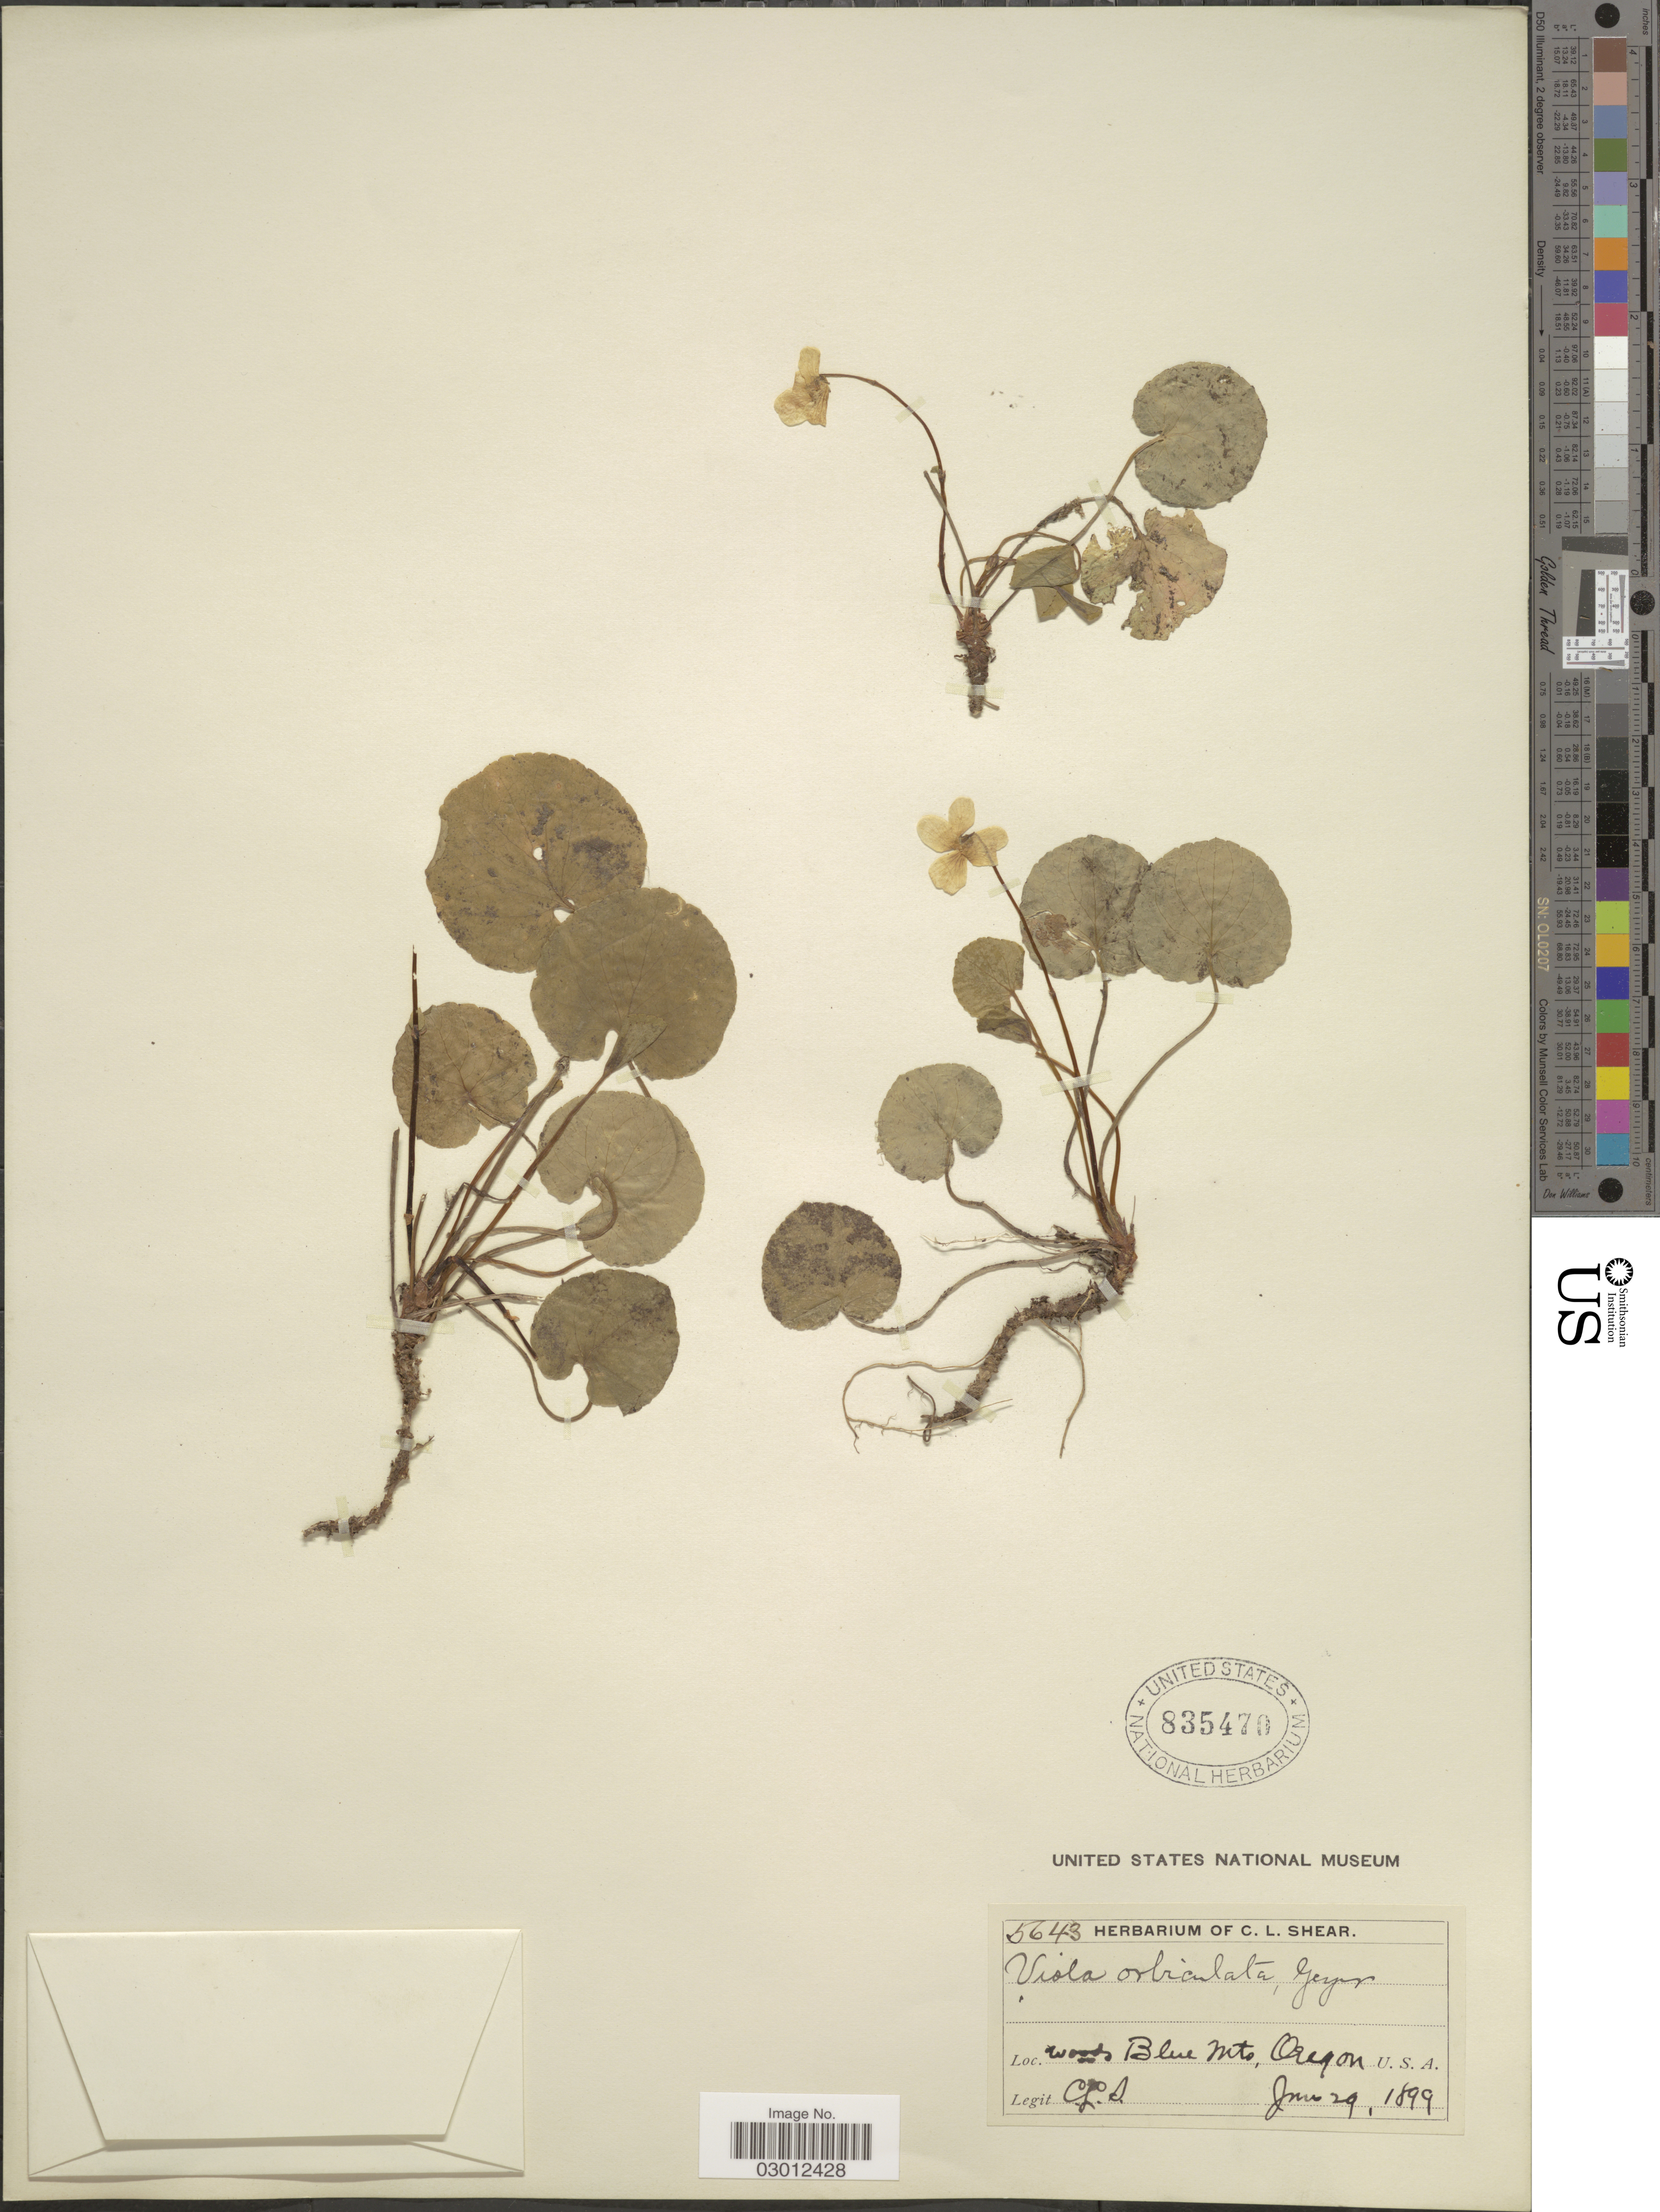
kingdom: Plantae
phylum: Tracheophyta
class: Magnoliopsida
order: Malpighiales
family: Violaceae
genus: Viola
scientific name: Viola orbiculata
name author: Geyer ex Hook.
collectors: C. L. Shear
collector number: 5643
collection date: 1899-06-29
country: United States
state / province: Oregon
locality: Woods. Blue Mts.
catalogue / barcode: US 835470